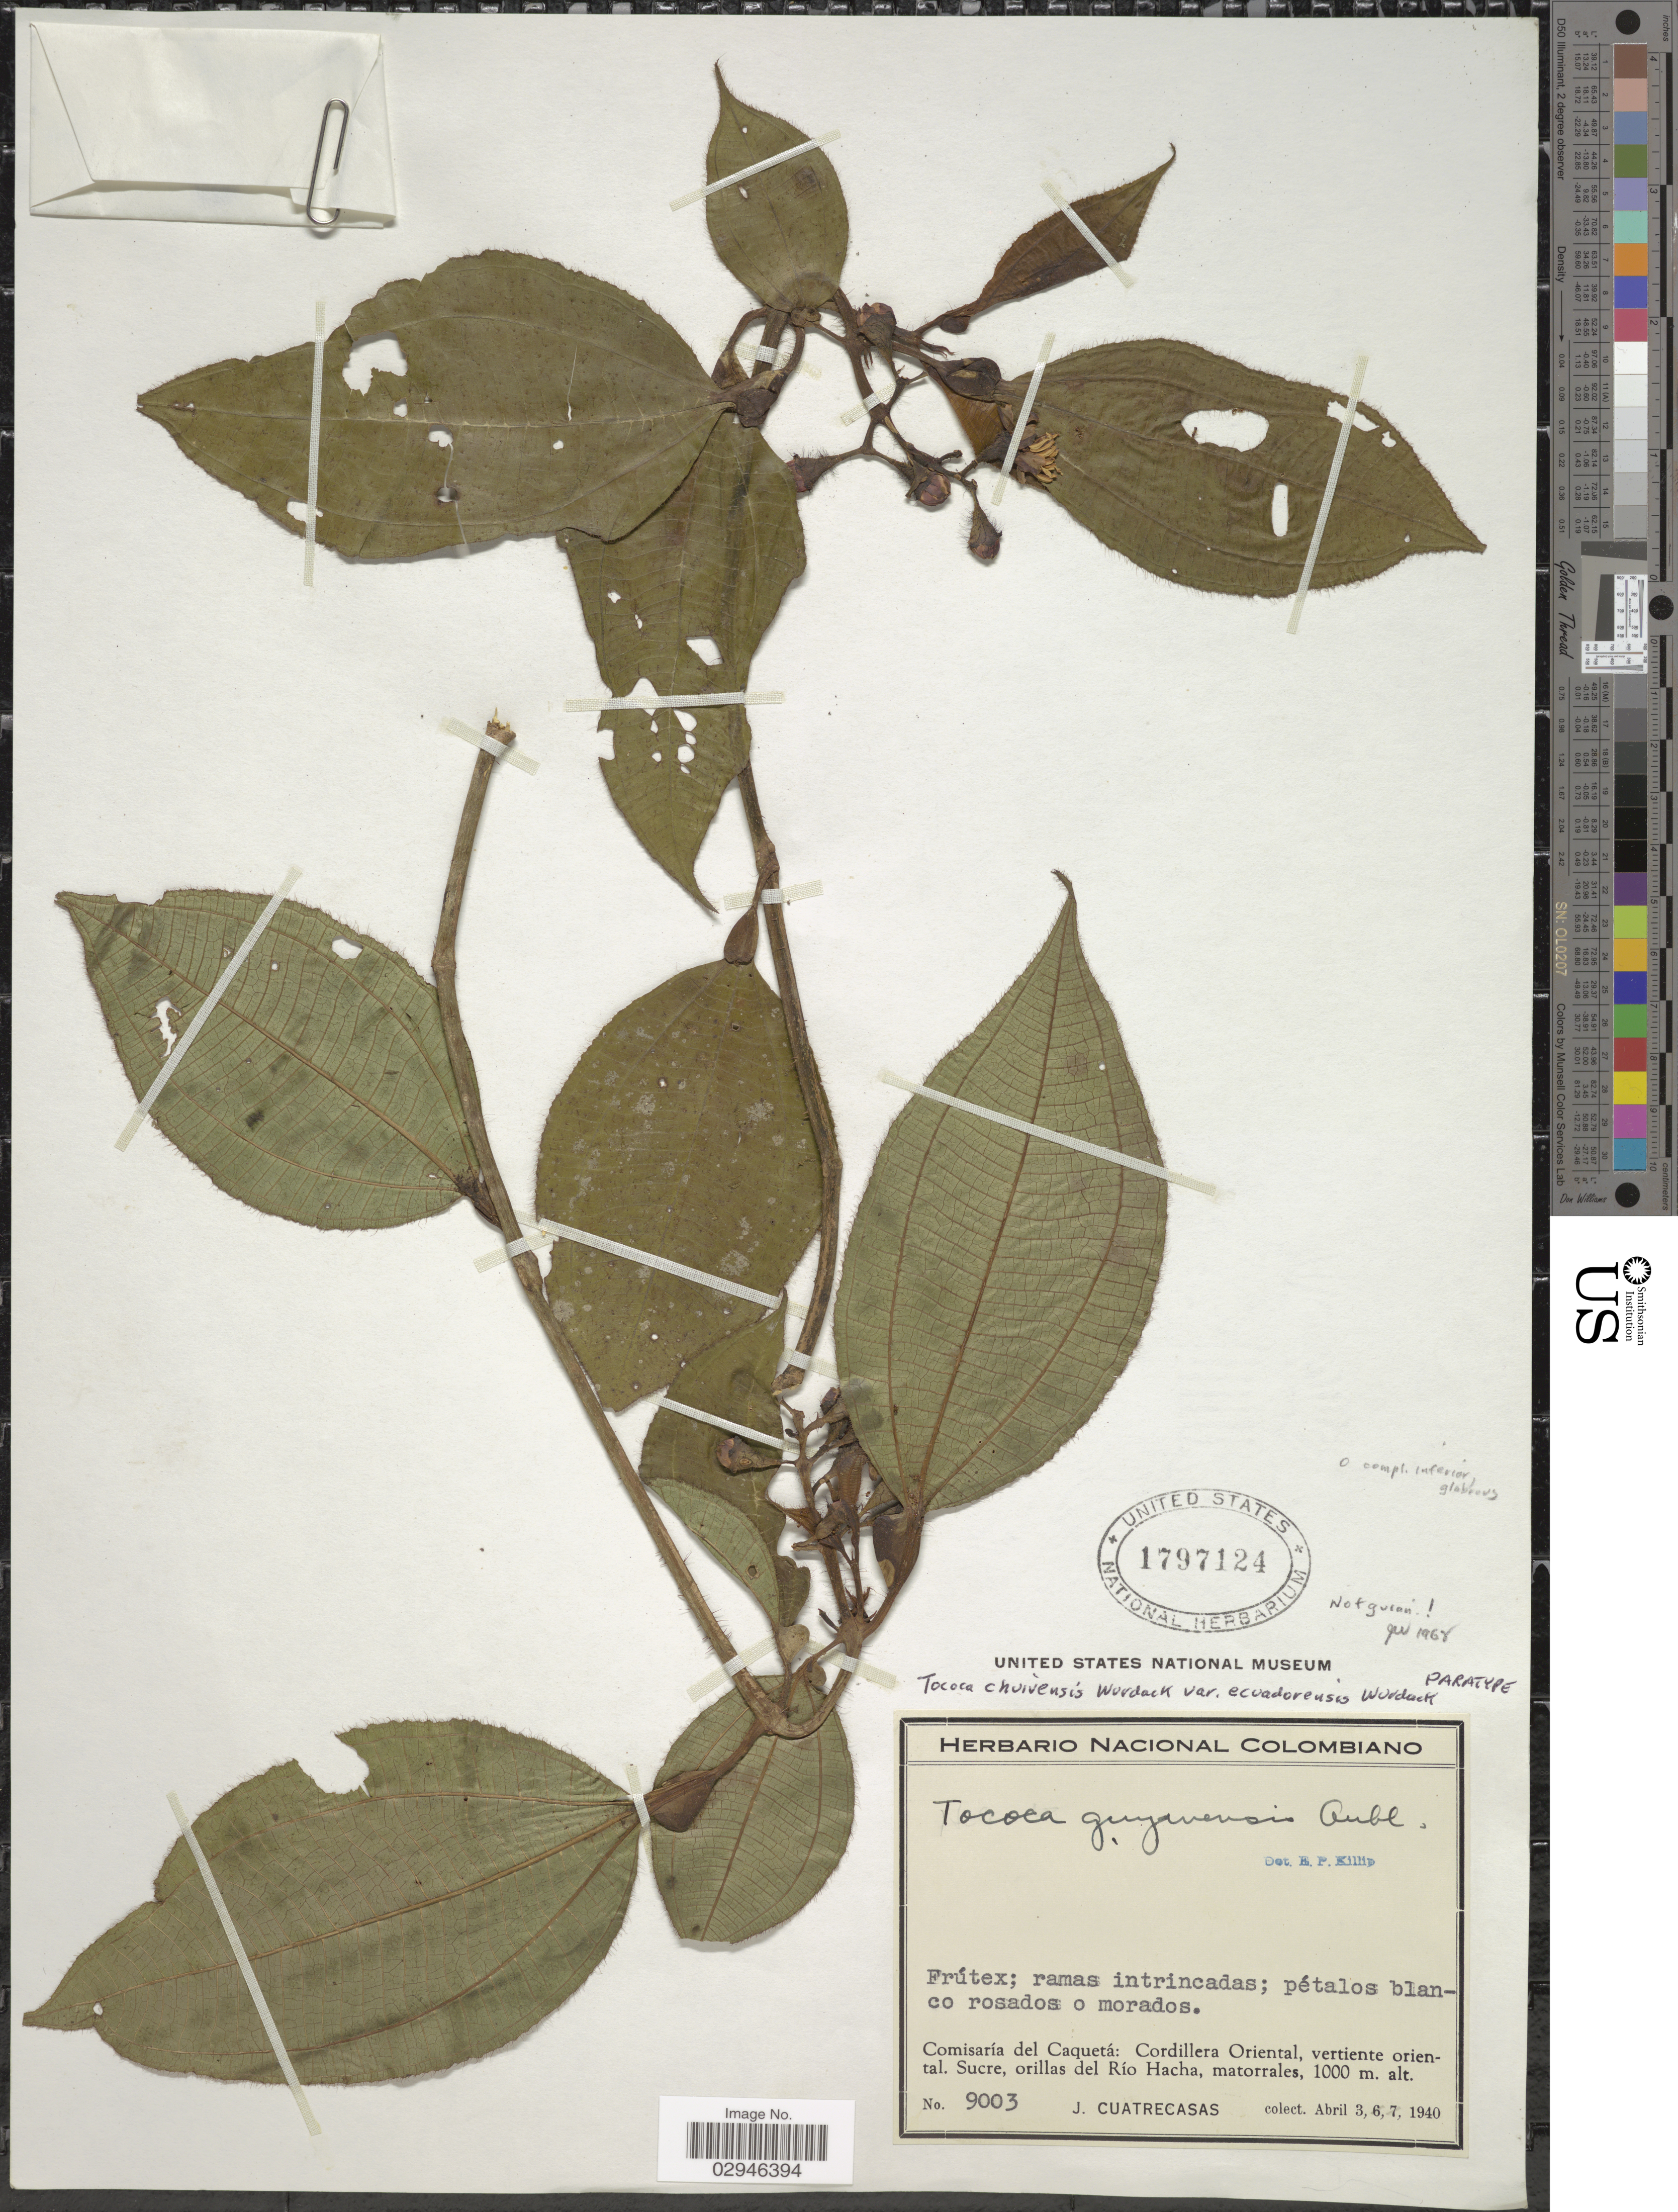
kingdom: Plantae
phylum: Tracheophyta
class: Magnoliopsida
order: Myrtales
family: Melastomataceae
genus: Tococa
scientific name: Tococa chuivensis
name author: Wurdack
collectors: J. Cuatrecasas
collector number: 9003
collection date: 1940-04-03/1940-04-07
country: Colombia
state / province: Caquetá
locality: Comisaría del Caquetá: Cordillera Oriental, vertiente oriental, Sucre, orillas del Rio Hacha.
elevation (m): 1000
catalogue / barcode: US 1797124